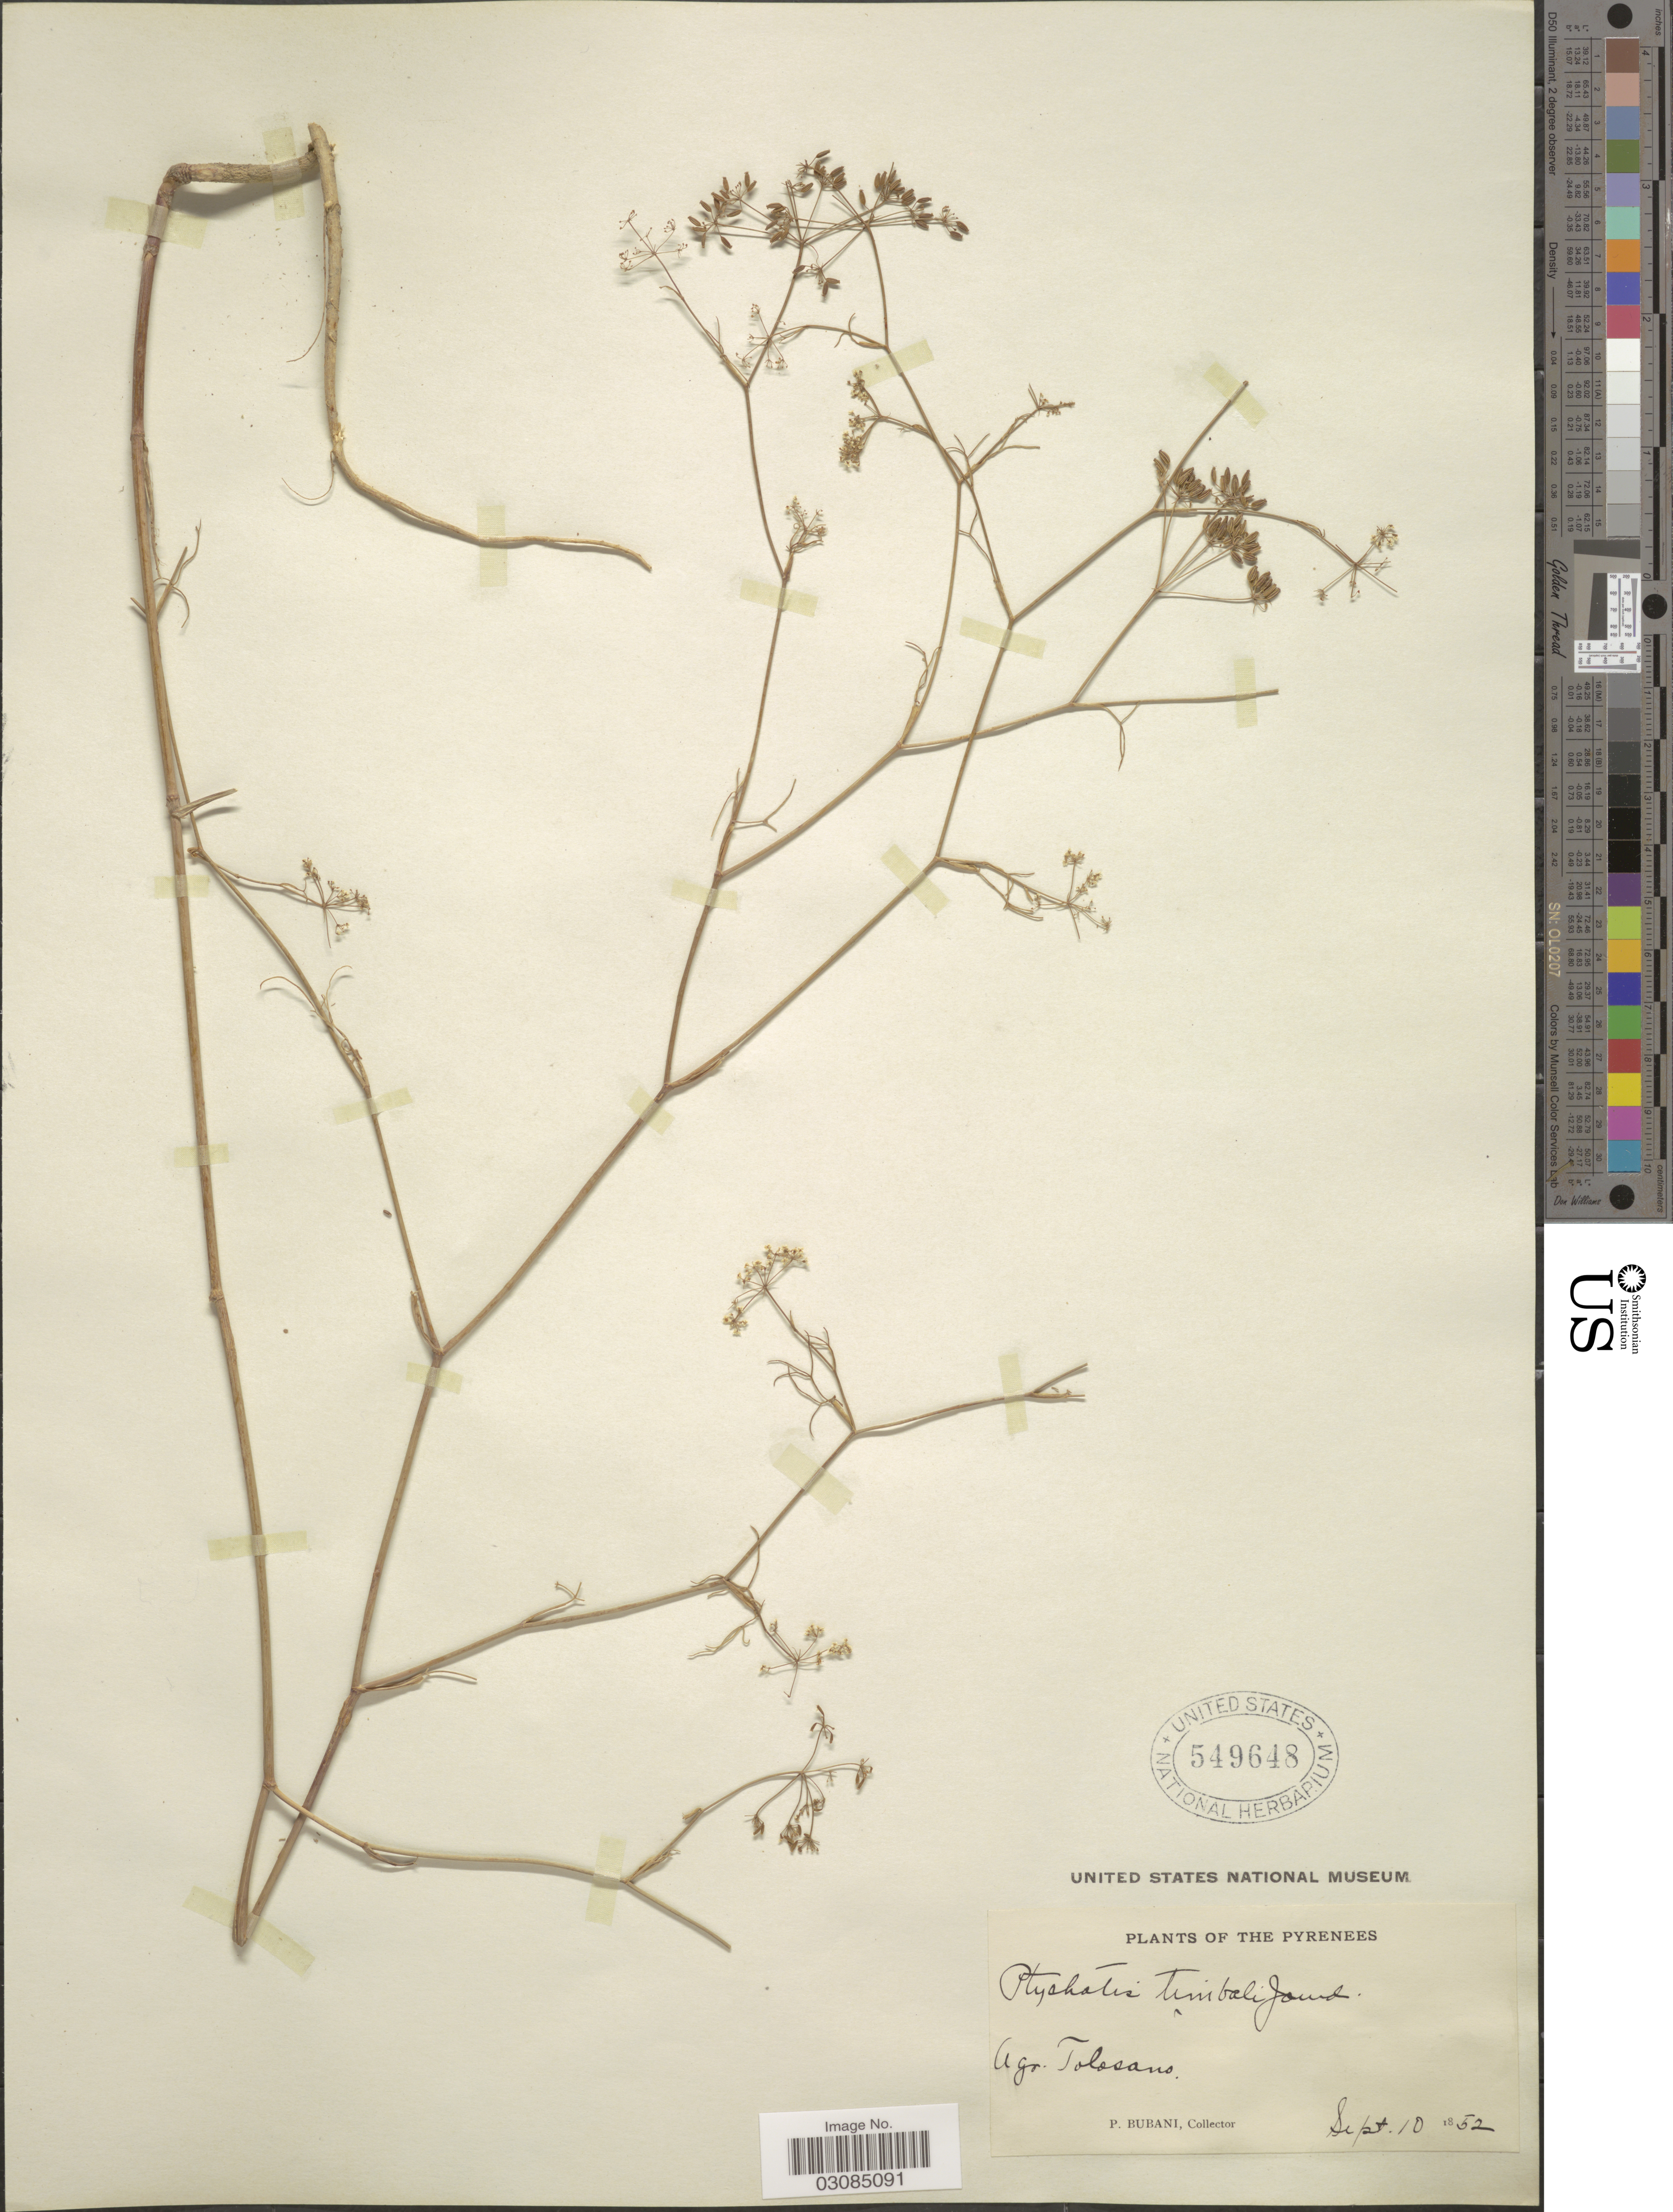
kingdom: Plantae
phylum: Tracheophyta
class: Magnoliopsida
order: Apiales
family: Apiaceae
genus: Ptychotis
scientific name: Ptychotis timbali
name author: Jord.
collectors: P. Bubani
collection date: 1852-09-10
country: Italy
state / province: Piedmont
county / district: Cuneo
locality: Agr. Tolosano.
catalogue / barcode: US 549648